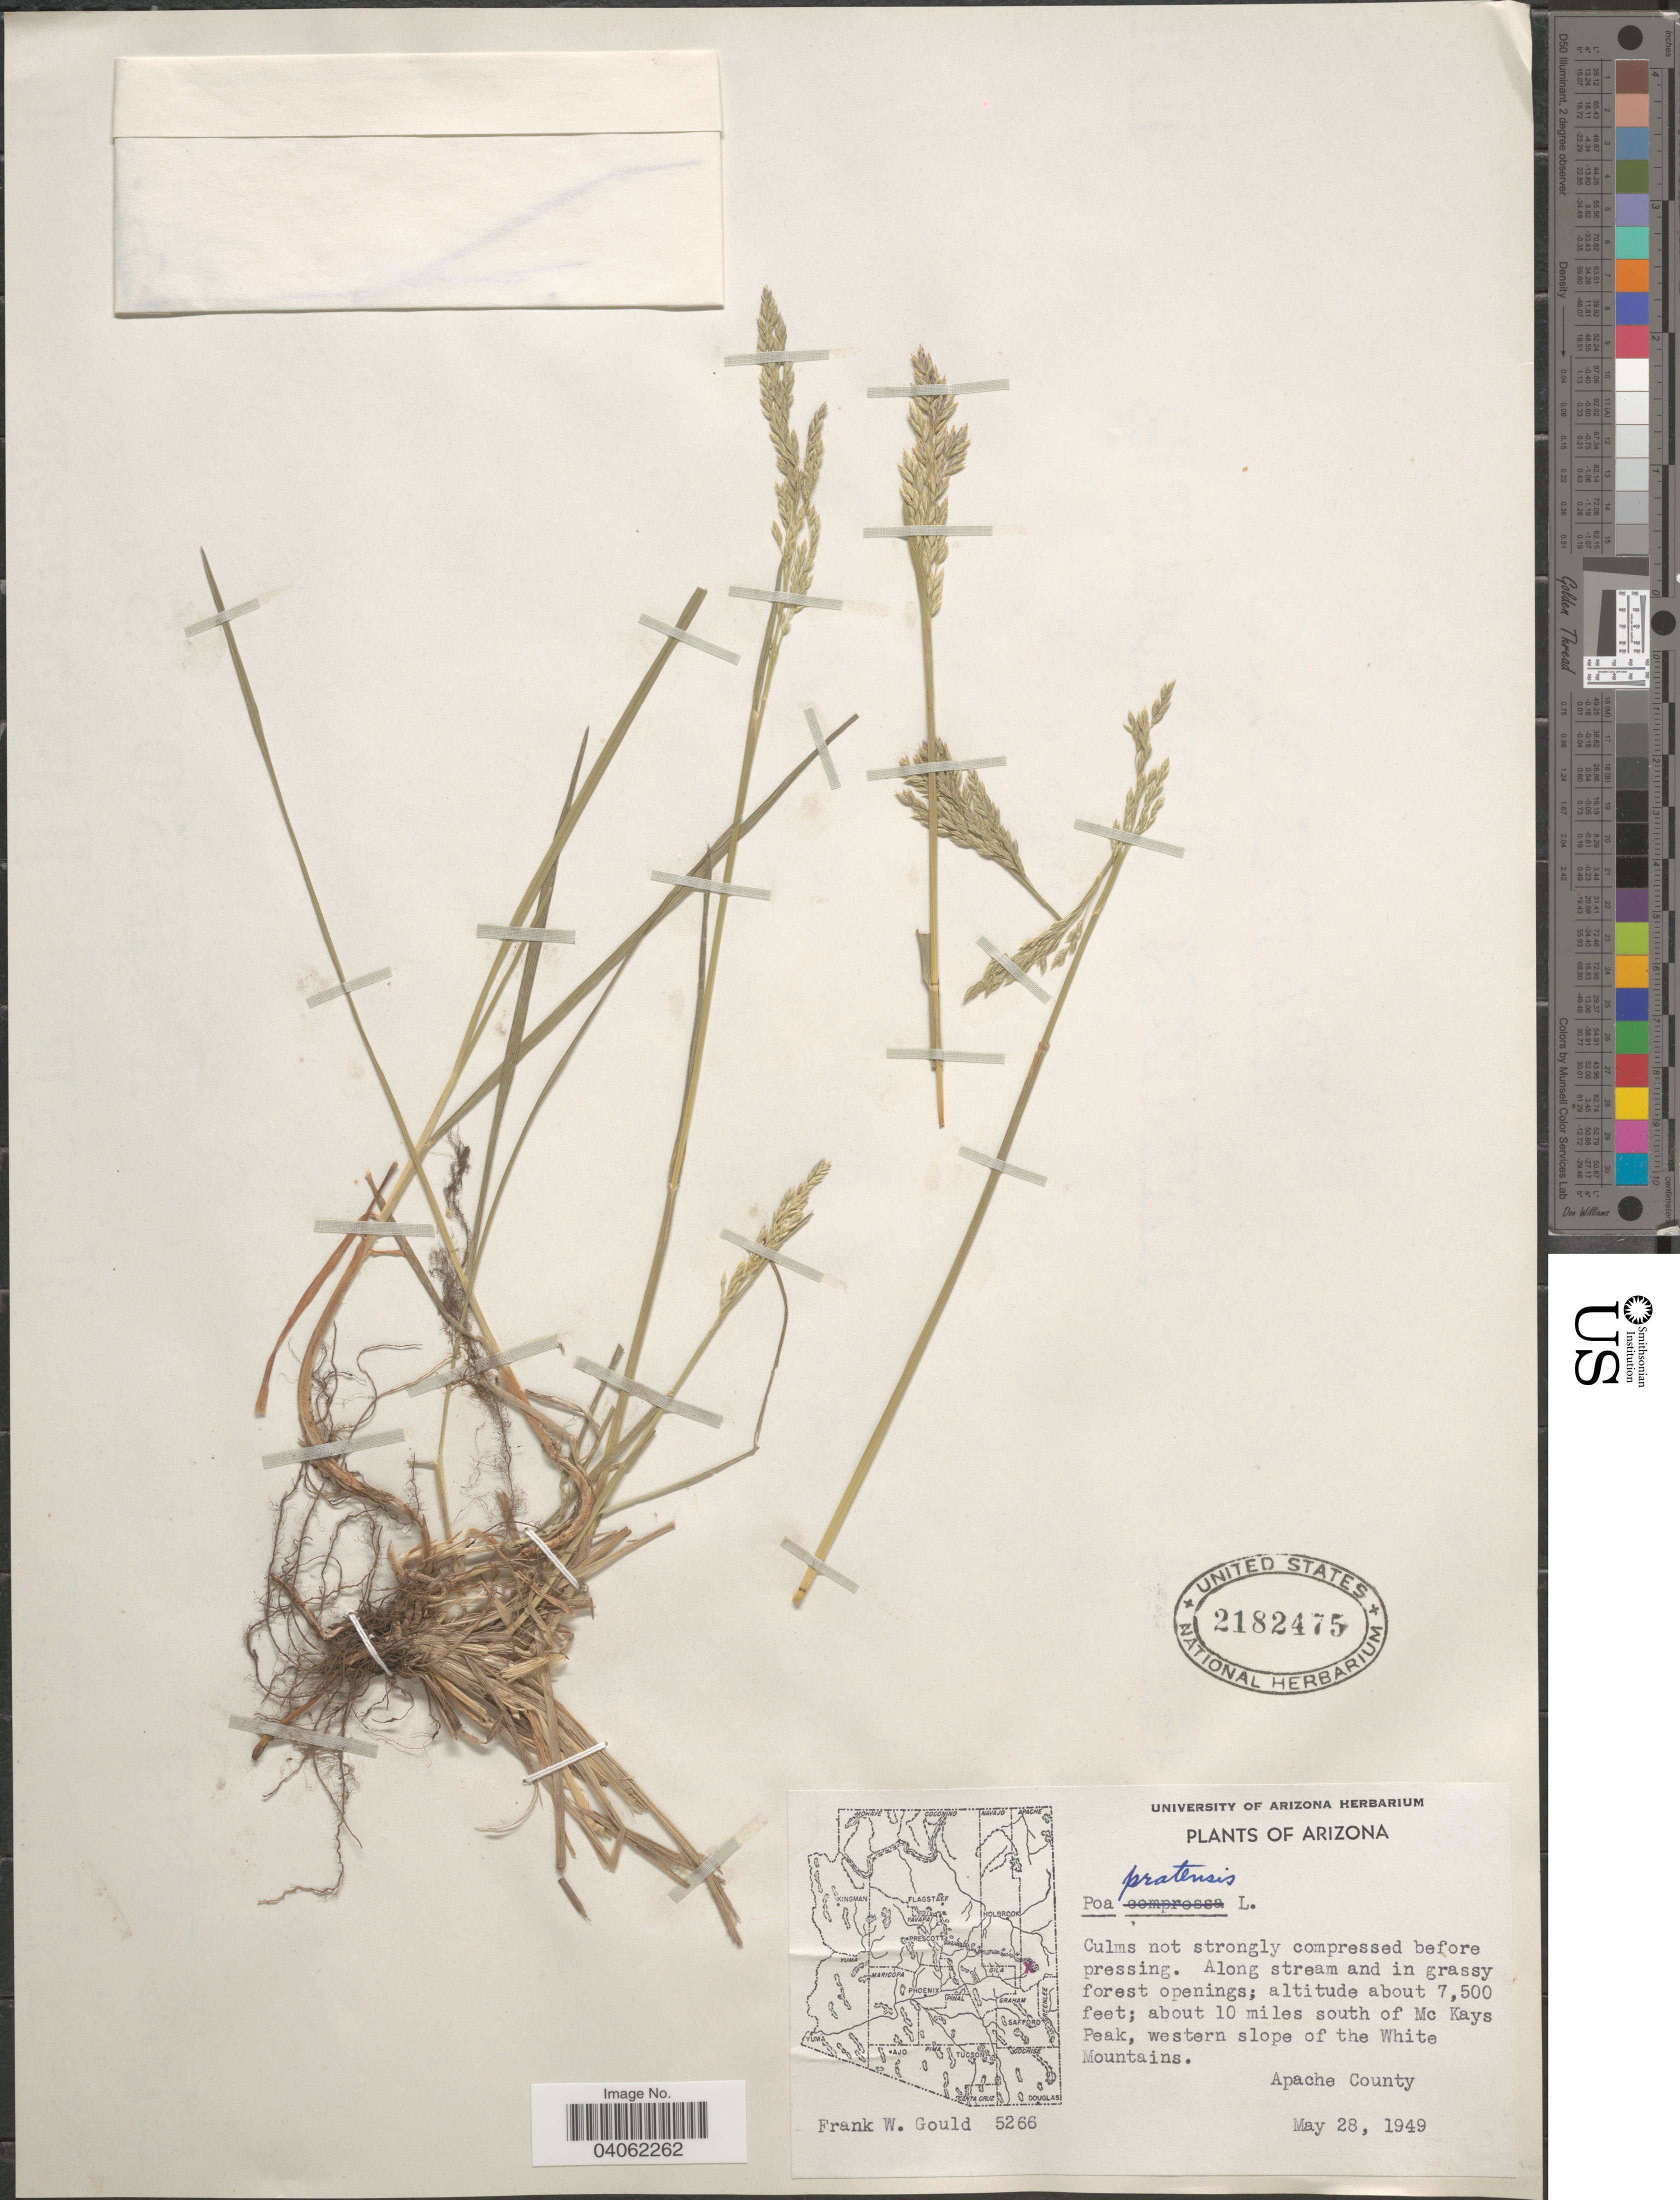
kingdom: Plantae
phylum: Tracheophyta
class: Liliopsida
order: Poales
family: Poaceae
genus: Poa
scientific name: Poa pratensis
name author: L.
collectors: F. W. Gould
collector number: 5266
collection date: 1949-05-28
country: United States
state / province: Arizona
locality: Along stream and in grassy forest openings; about 10 miles south of Mc Kays Peak, western slope of the White Mountains. Apache County.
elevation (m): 2286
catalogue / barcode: US 2182475